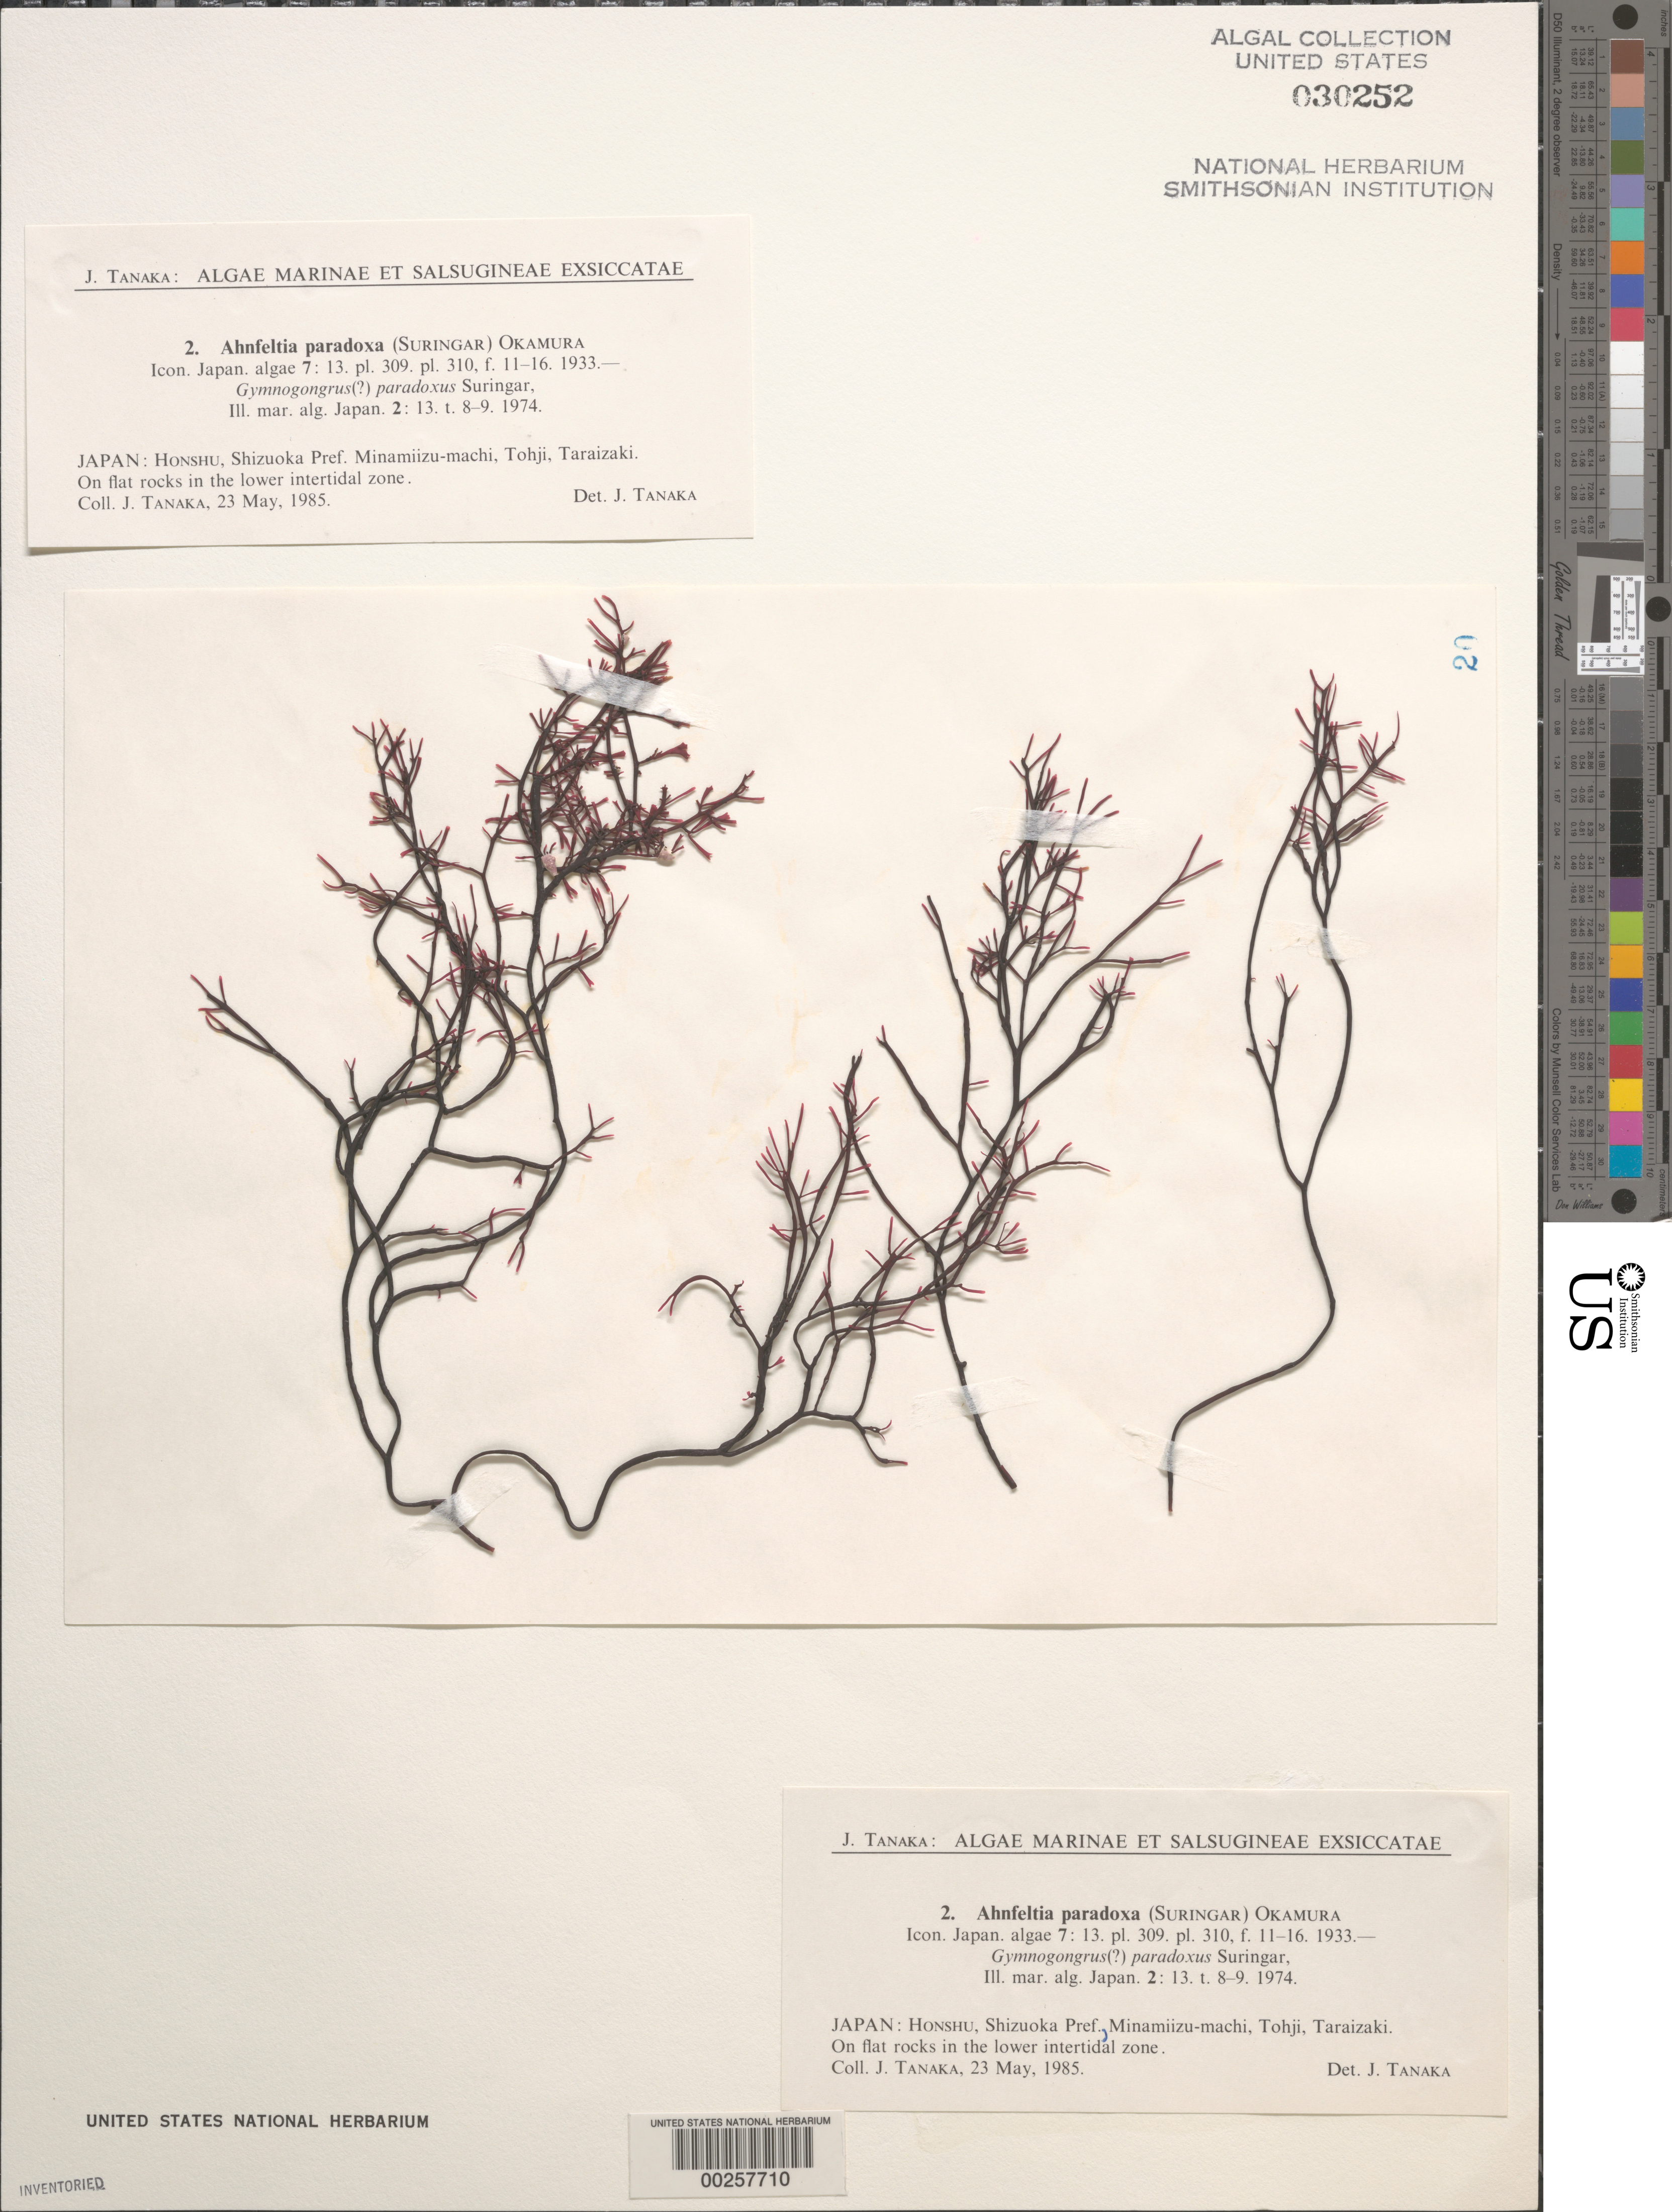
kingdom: Plantae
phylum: Rhodophyta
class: Florideophyceae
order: Gigartinales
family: Phyllophoraceae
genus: Besa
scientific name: Besa paradoxa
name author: (Suringar) M.S.Calderon & S.M. Boo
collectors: J. Tanaka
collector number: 2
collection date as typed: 23 May 1985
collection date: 1985-05-23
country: Japan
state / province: Sizuoka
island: Honshu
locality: Taraizaki, Tohji, Minamiizu-machi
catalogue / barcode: US 30252